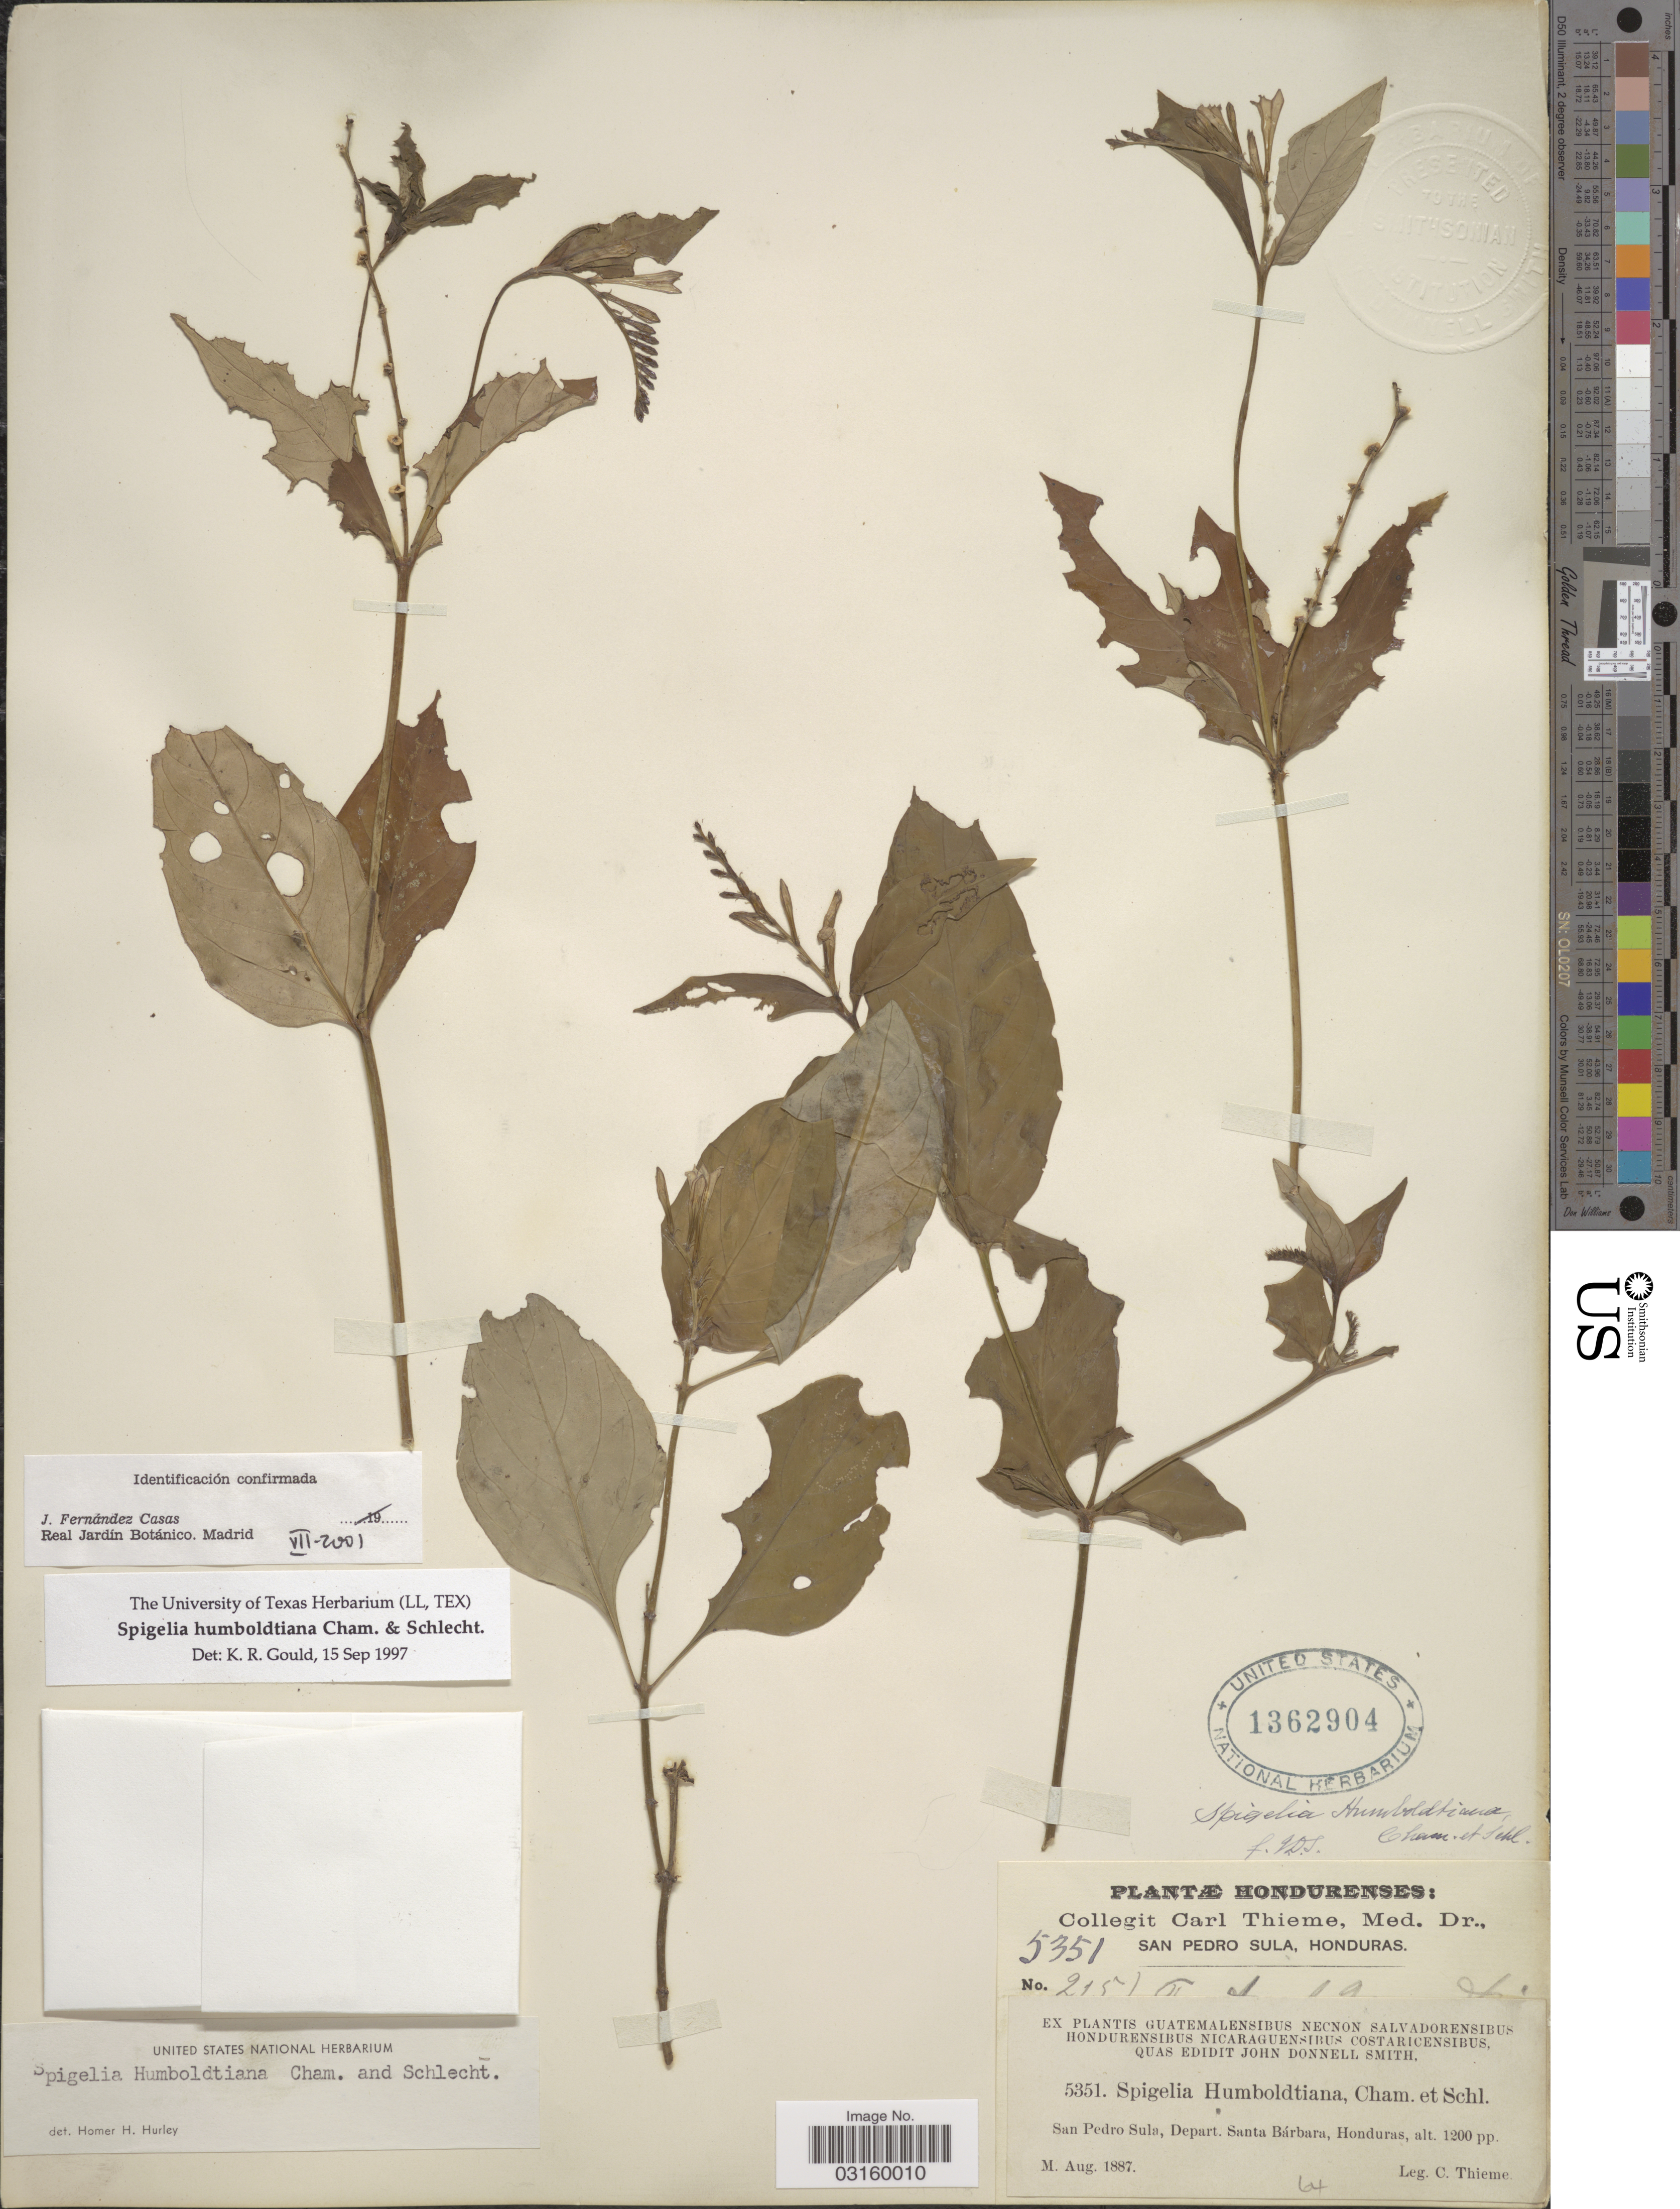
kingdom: Plantae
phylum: Tracheophyta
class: Magnoliopsida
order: Gentianales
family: Loganiaceae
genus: Spigelia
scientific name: Spigelia humboldtiana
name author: Cham. & Schltdl.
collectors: C. Thieme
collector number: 5351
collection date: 1887-08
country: Honduras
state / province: Santa Bárbara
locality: San Pedro Sula, Depart. Santa Bárbara.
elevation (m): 366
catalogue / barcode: US 1362904